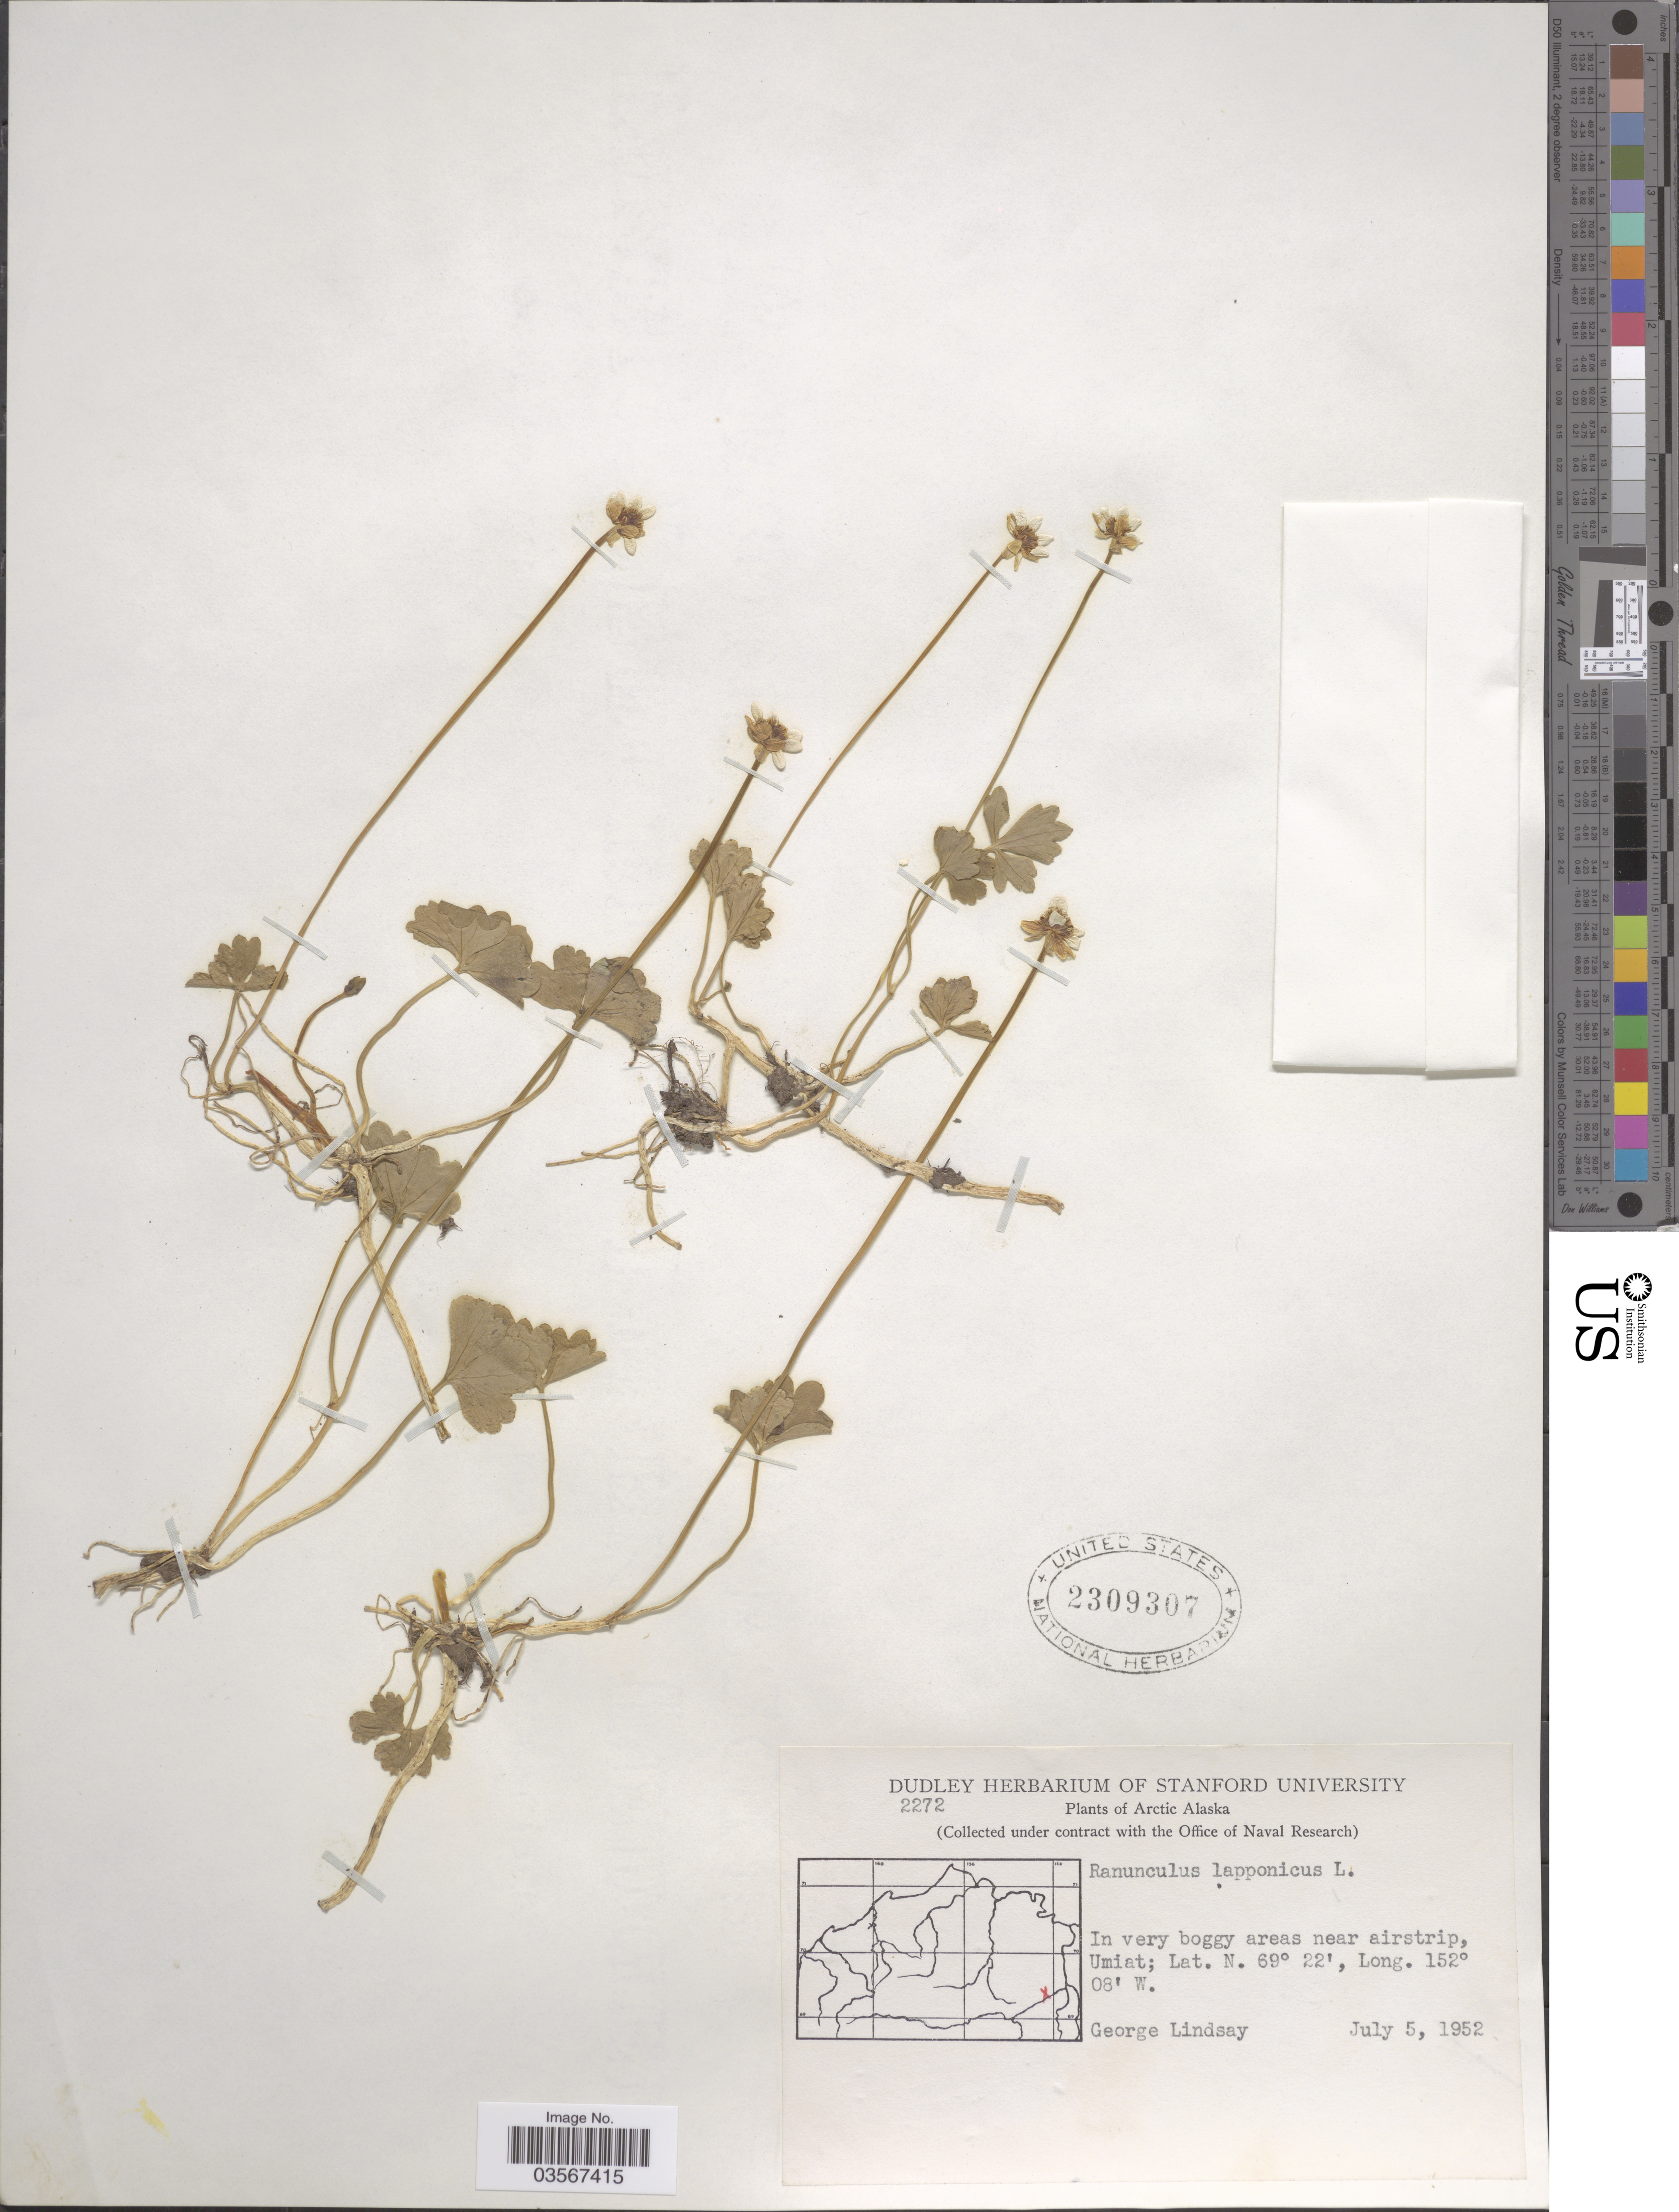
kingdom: Plantae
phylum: Tracheophyta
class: Magnoliopsida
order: Ranunculales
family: Ranunculaceae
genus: Ranunculus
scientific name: Ranunculus lapponicus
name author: L.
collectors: G. Lindsay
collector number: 2272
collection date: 1952-07-05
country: United States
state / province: Alaska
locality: Arctic Alaska, In very boggy areas near airstrip, Umiat.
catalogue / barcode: US 2309307